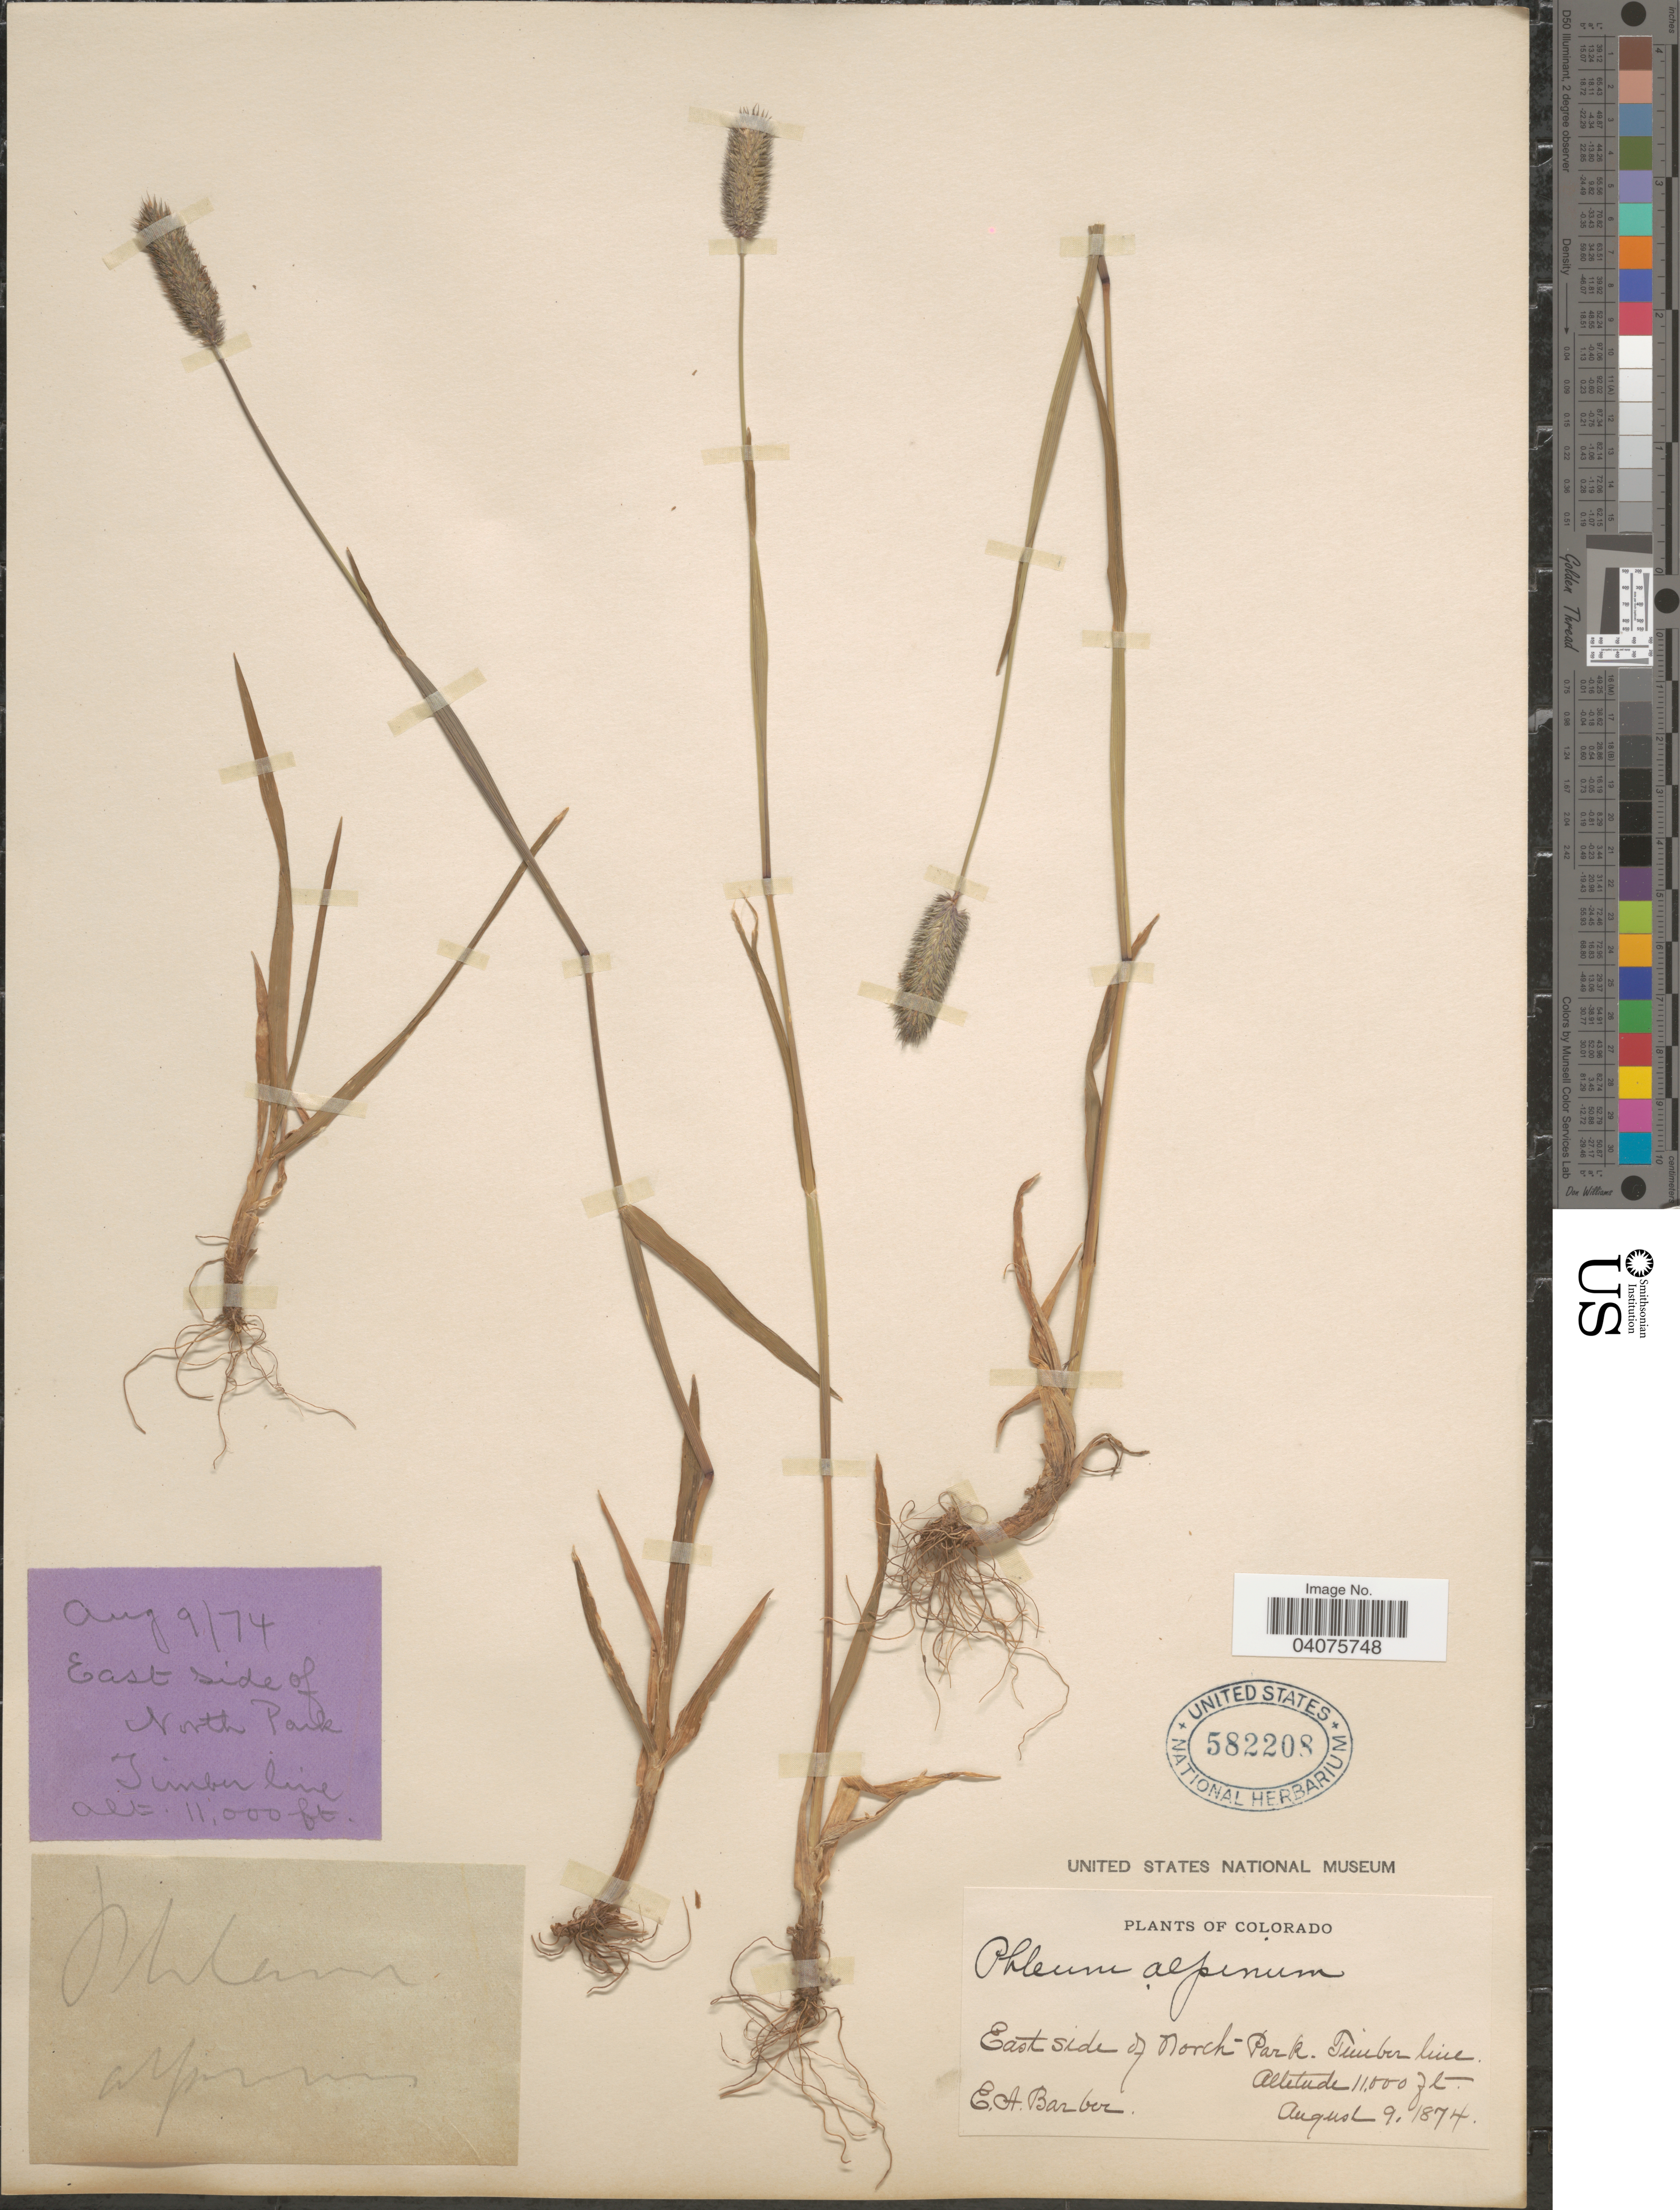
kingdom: Plantae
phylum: Tracheophyta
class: Liliopsida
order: Poales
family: Poaceae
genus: Phleum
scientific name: Phleum alpinum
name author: L.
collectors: E. Barber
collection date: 1874-08-09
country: United States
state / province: Colorado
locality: East side of North Park. Timber line.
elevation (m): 3353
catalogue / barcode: US 582208